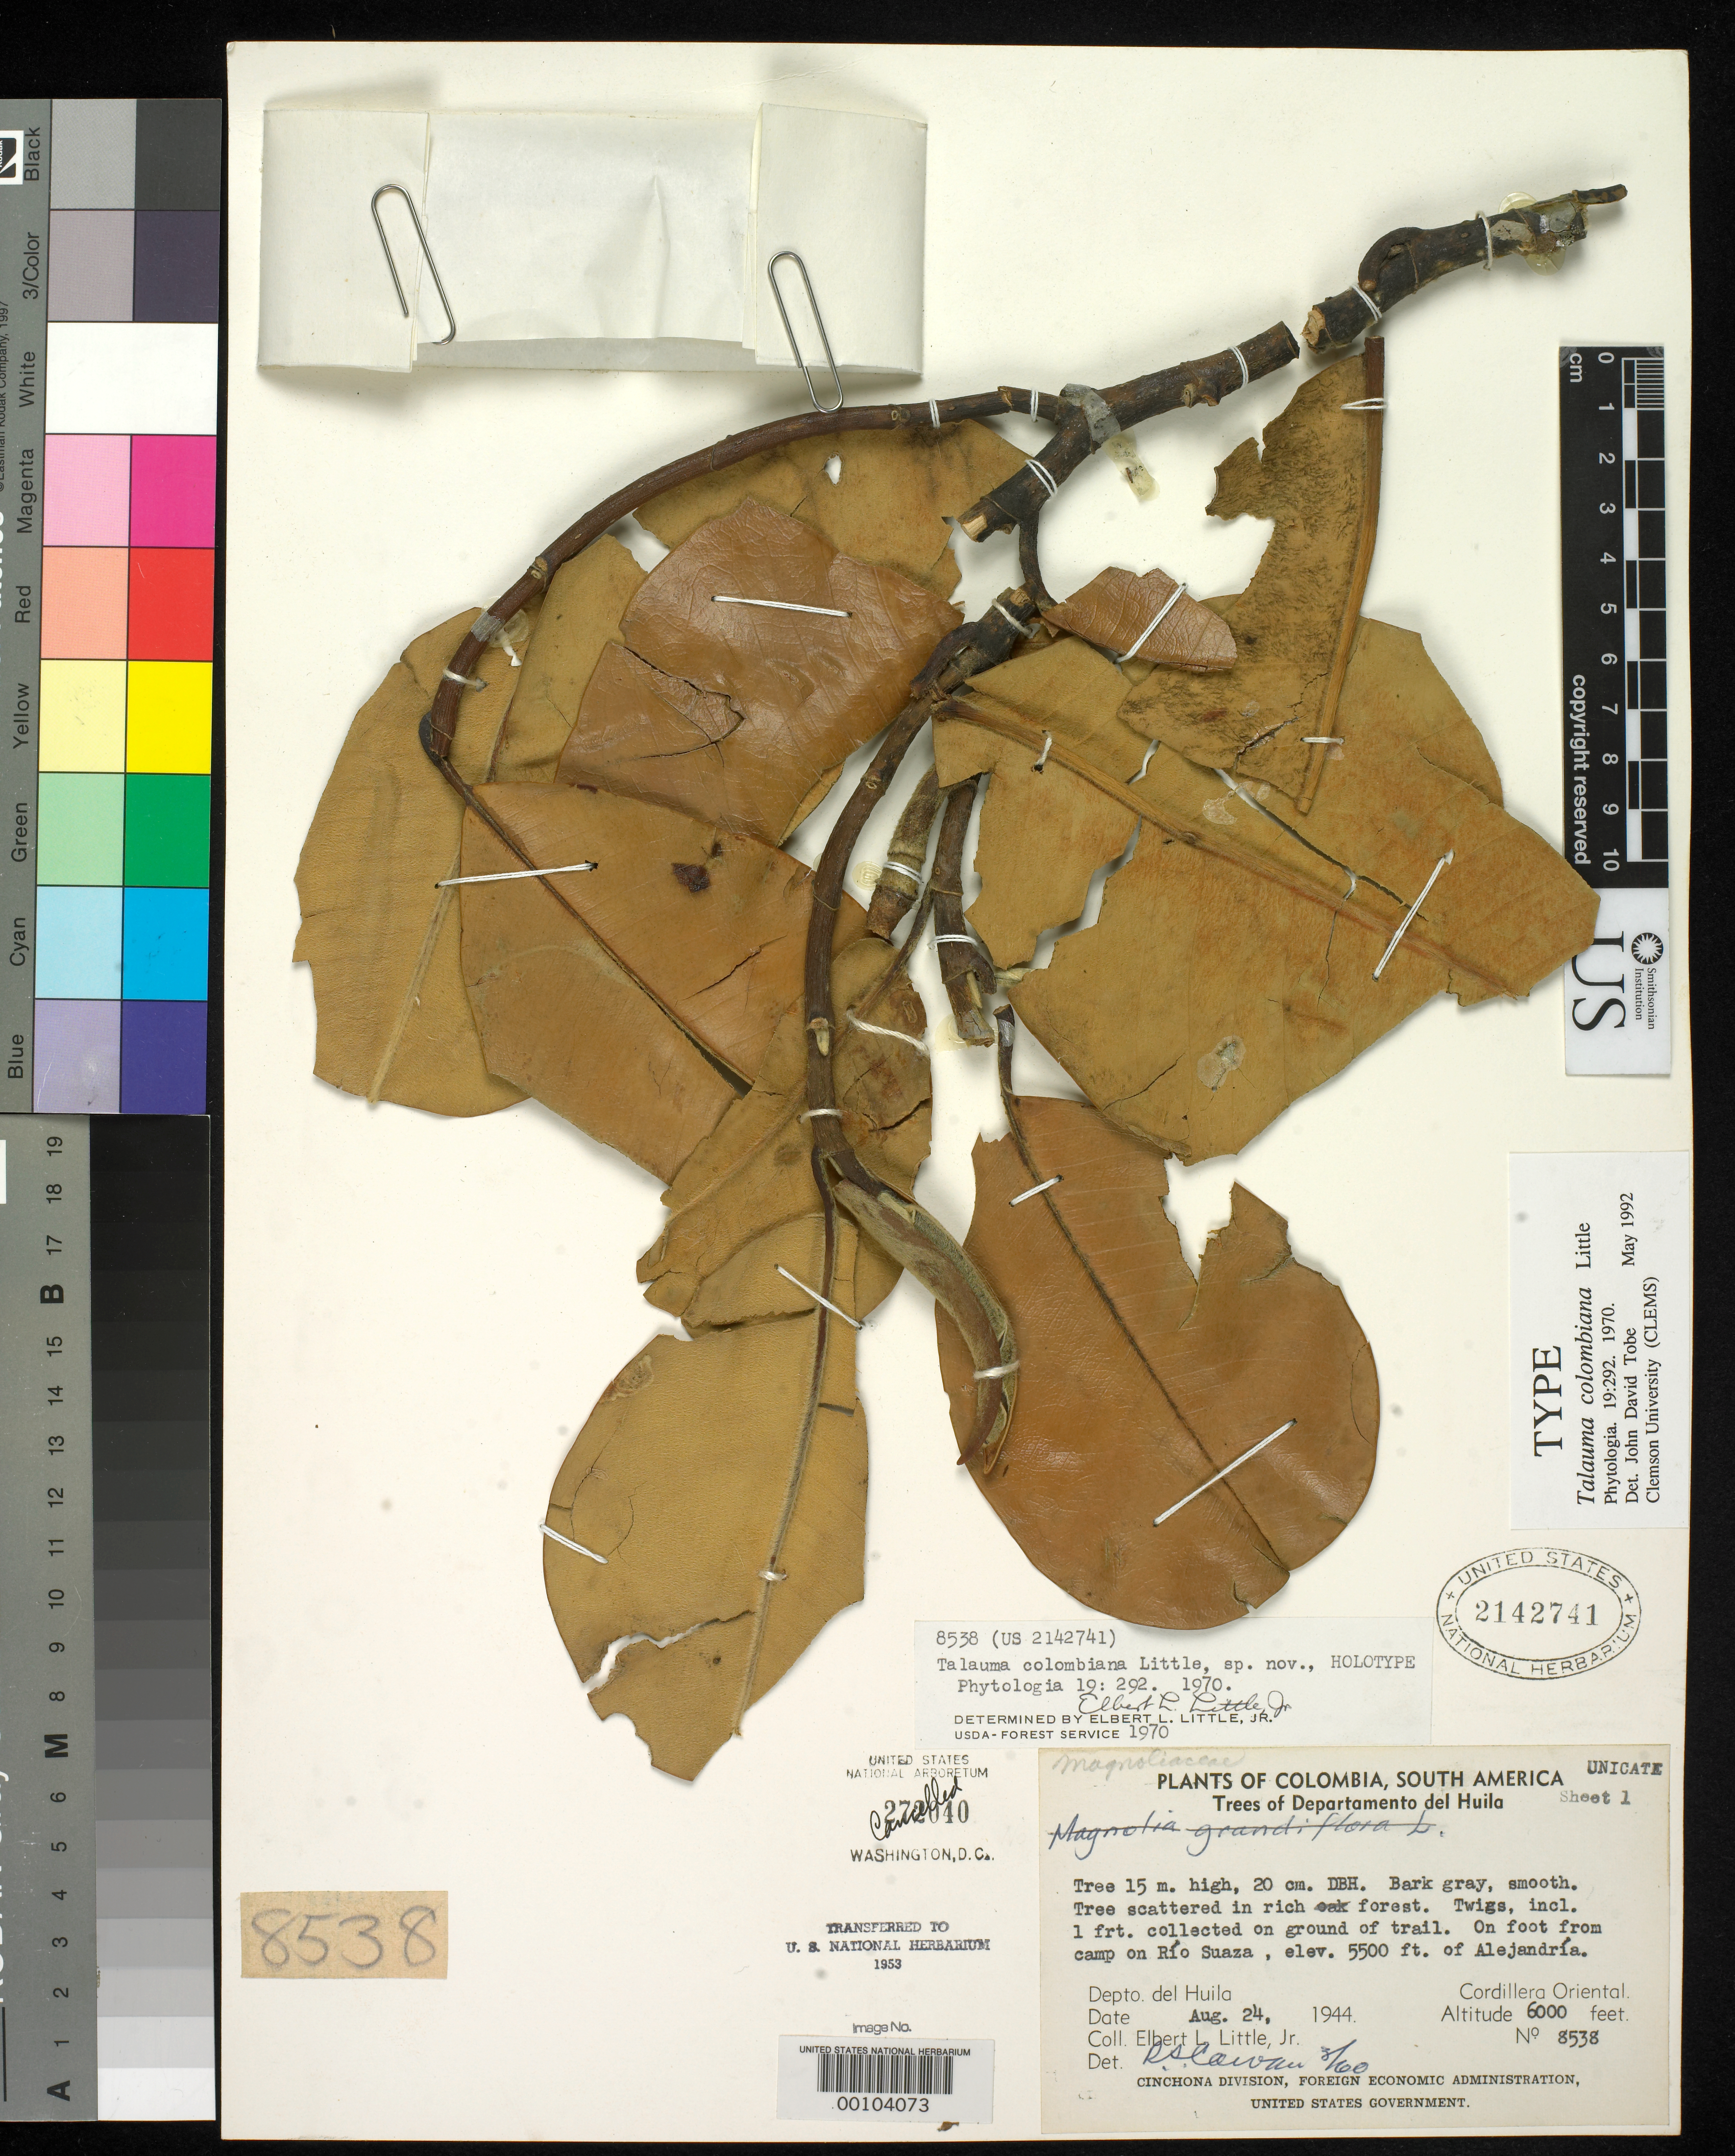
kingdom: Plantae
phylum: Tracheophyta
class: Magnoliopsida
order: Magnoliales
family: Magnoliaceae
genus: Talauma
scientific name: Talauma colombiana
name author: Little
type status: Holotype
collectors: E. L. Little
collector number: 8538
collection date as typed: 24 Aug 1944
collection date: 1944-08-24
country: Colombia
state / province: Huila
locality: Cordillera Oriental, Alejandria, on Rio Suaza.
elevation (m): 1676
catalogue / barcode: US 2142741